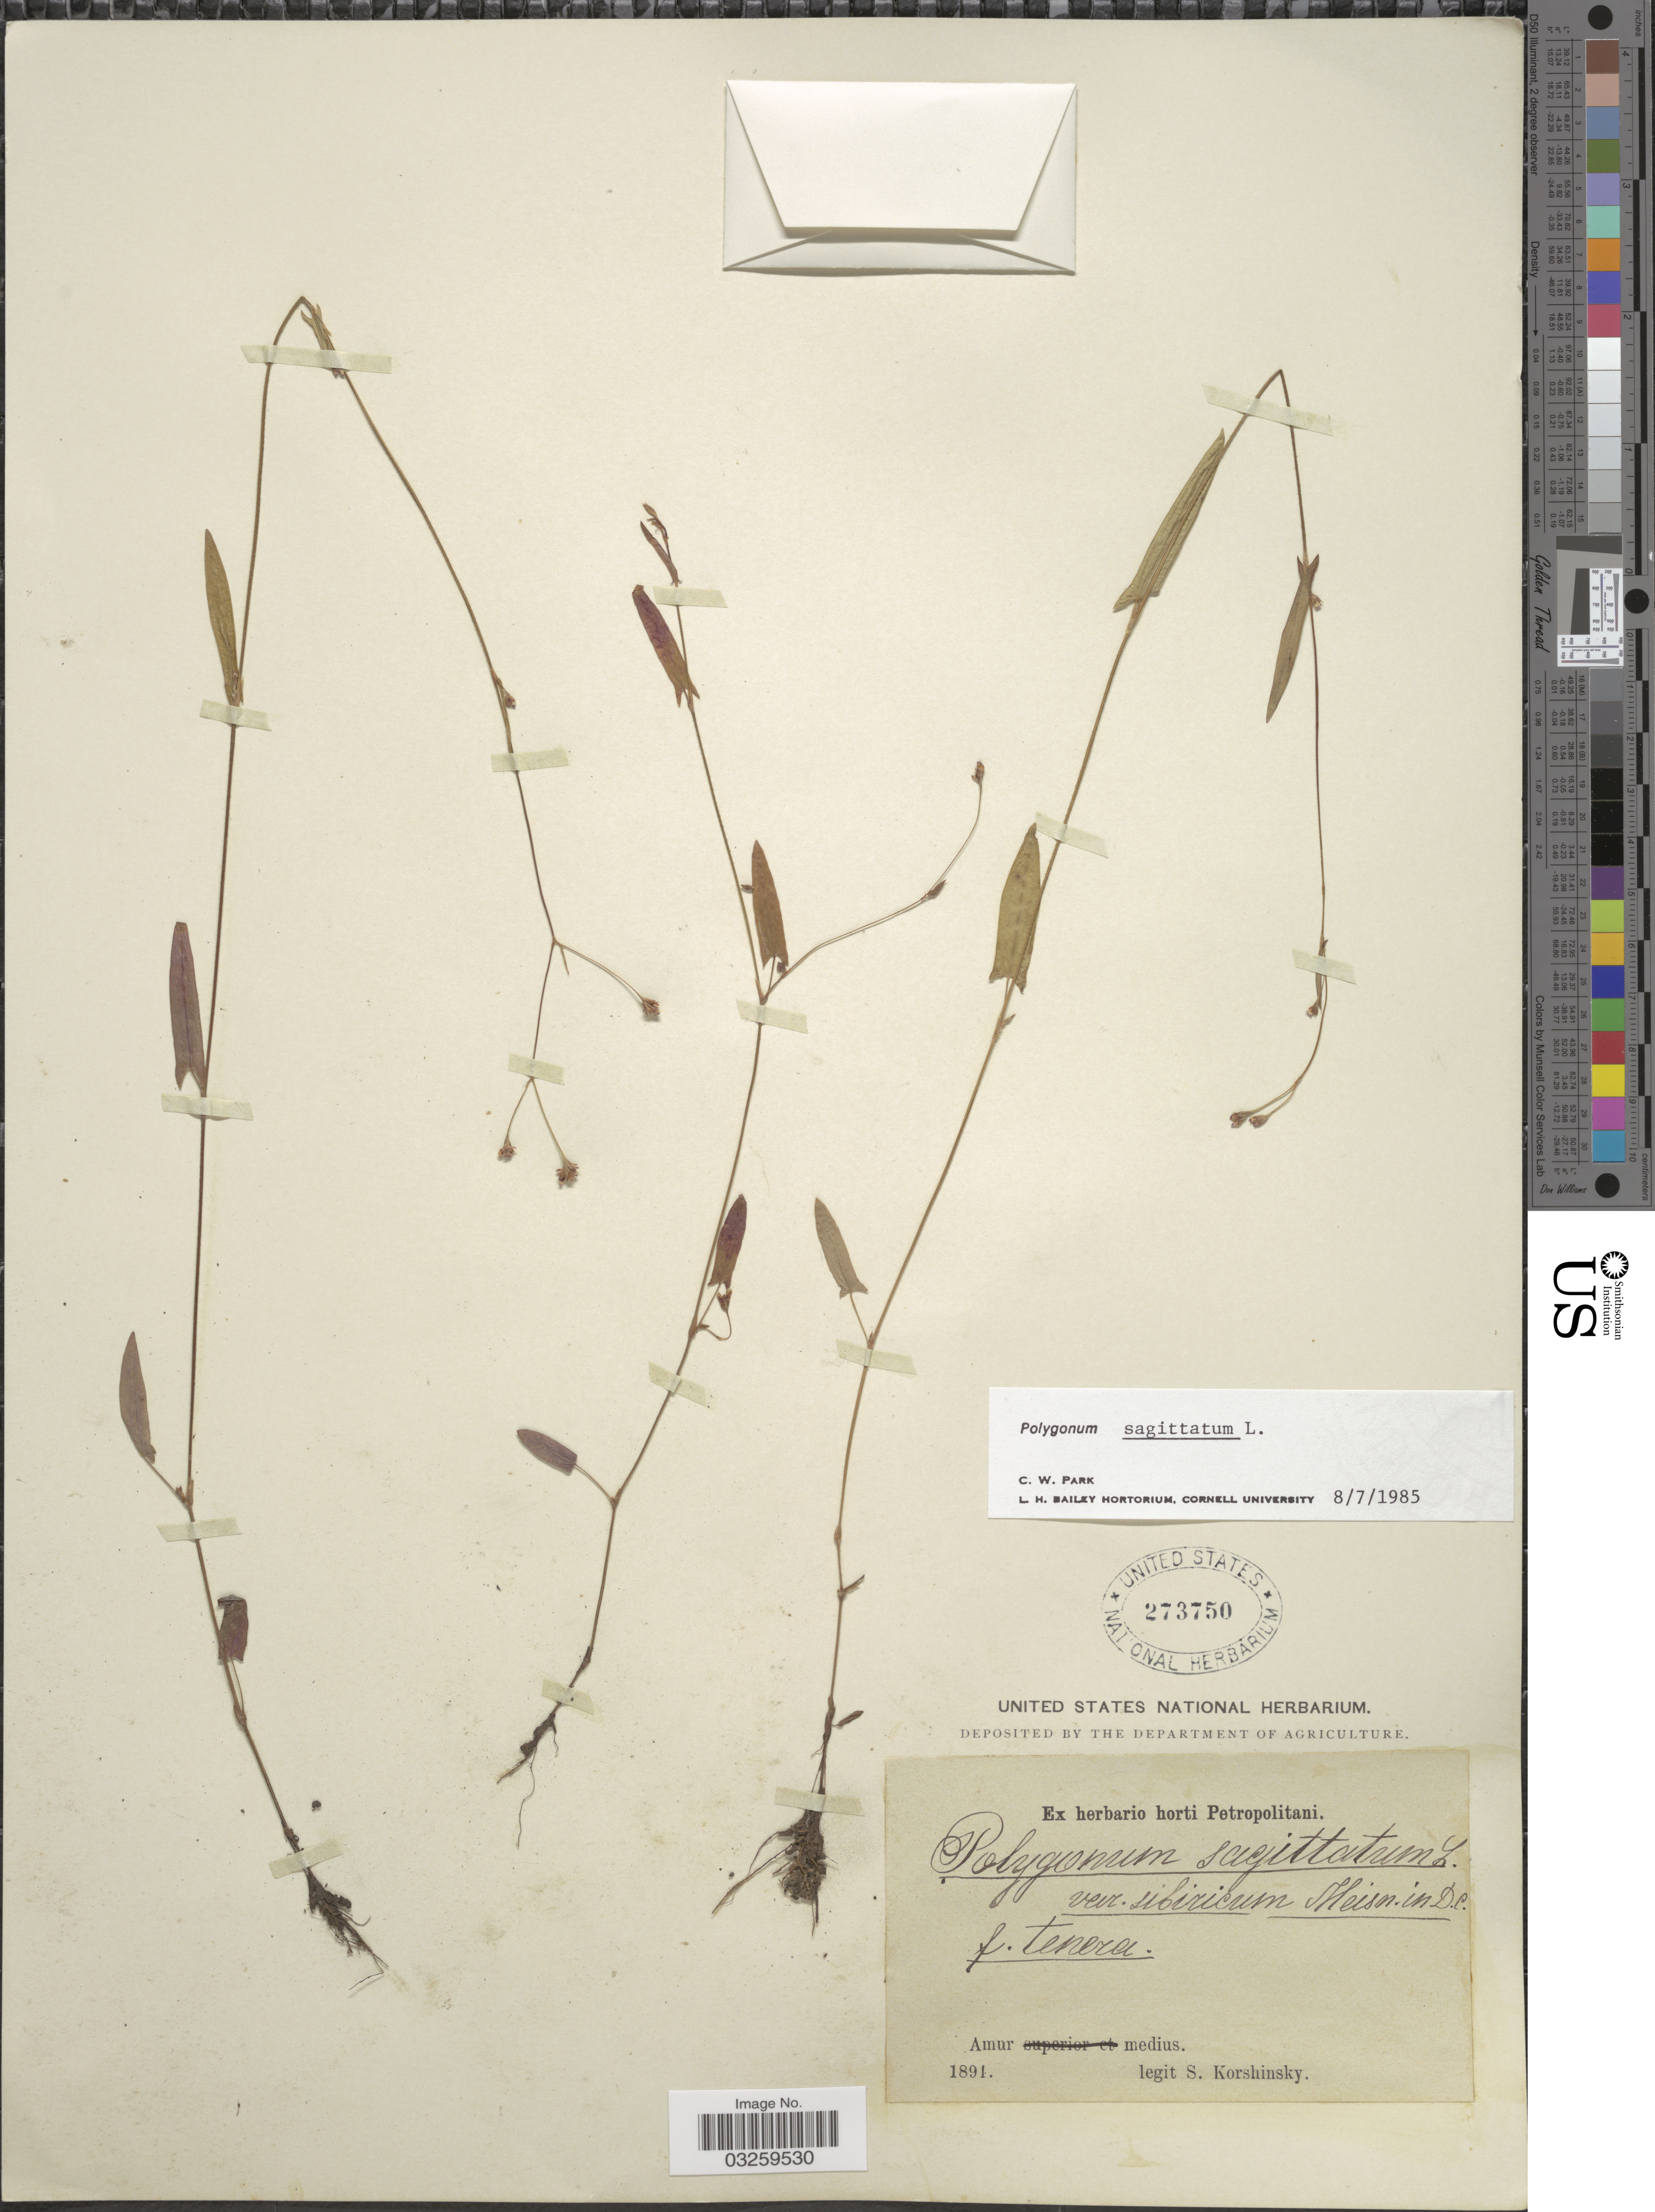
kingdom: Plantae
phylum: Tracheophyta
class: Magnoliopsida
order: Caryophyllales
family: Polygonaceae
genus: Polygonum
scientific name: Polygonum sagittatum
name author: L.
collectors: S. I. Korshinsky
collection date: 1891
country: Russian Federation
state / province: Amur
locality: Amur medius.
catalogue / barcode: US 273750